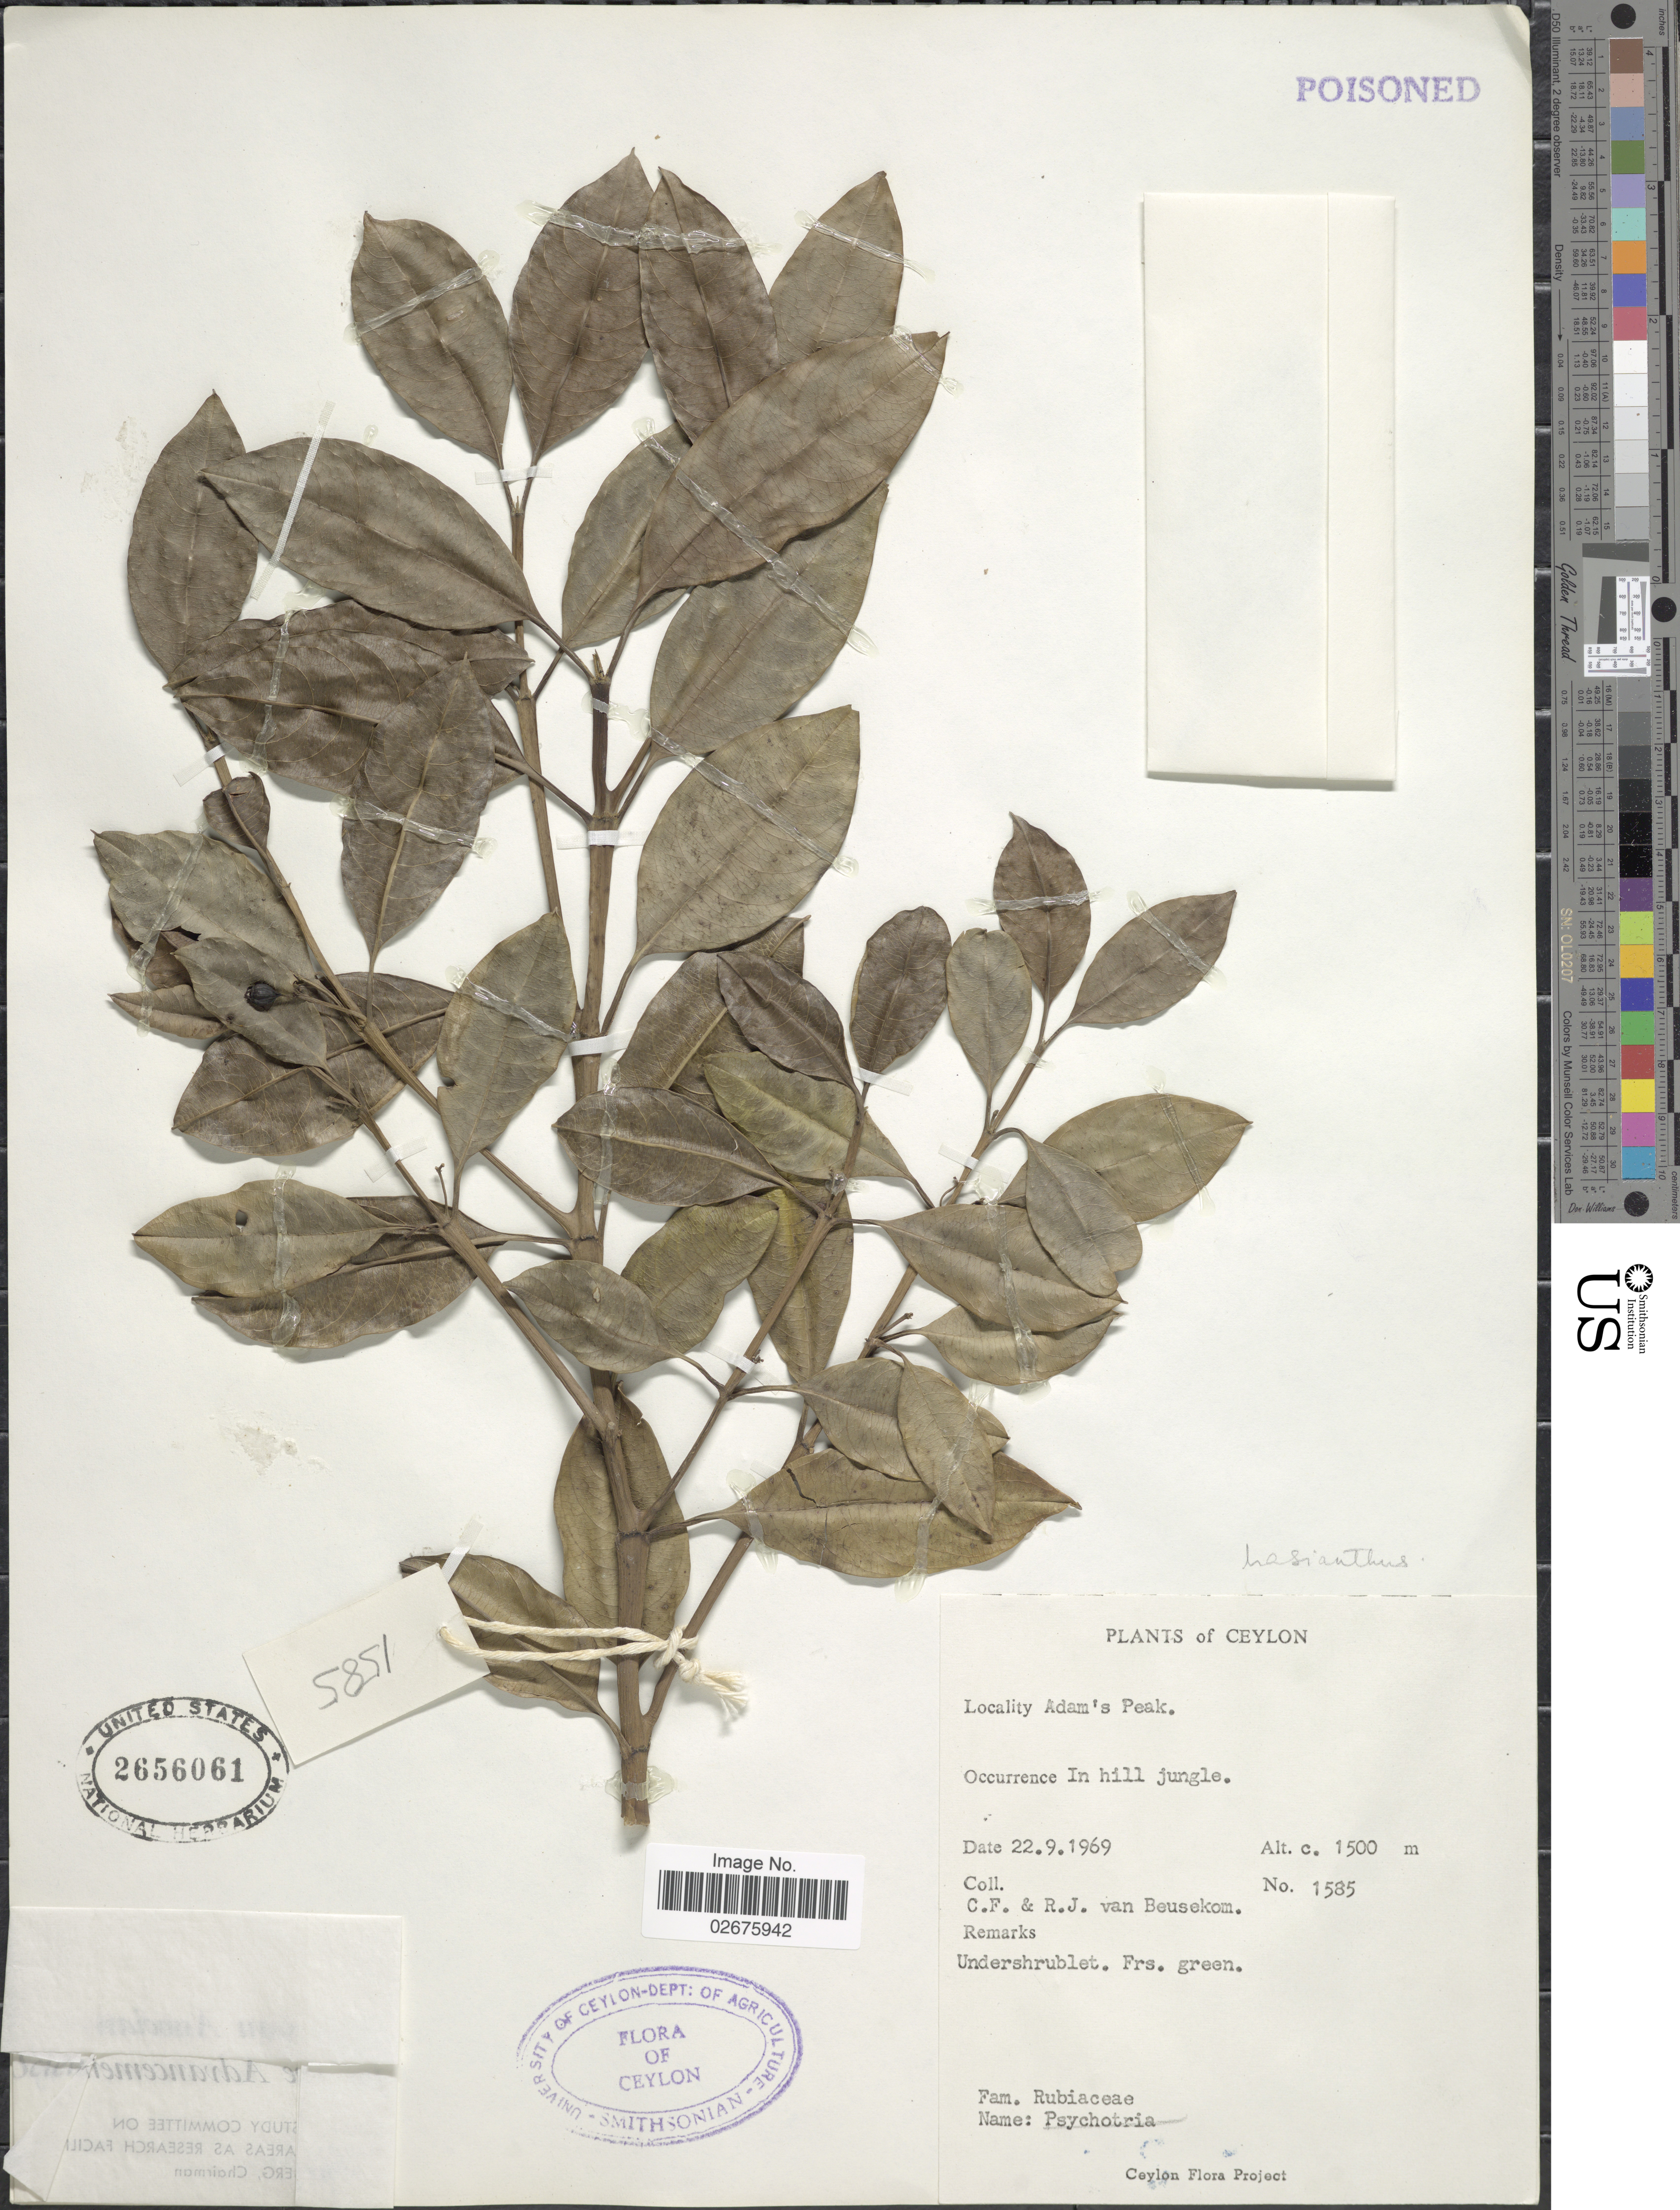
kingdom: Plantae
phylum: Tracheophyta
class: Magnoliopsida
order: Gentianales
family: Rubiaceae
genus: Lasianthus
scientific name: Lasianthus sp.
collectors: C. F. Beusekom & R. Van Beusekom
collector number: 1585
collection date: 1969-09-22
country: Sri Lanka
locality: Ceylon, Adam's Peak, In hill jungle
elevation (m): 1500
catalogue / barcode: US 2656061